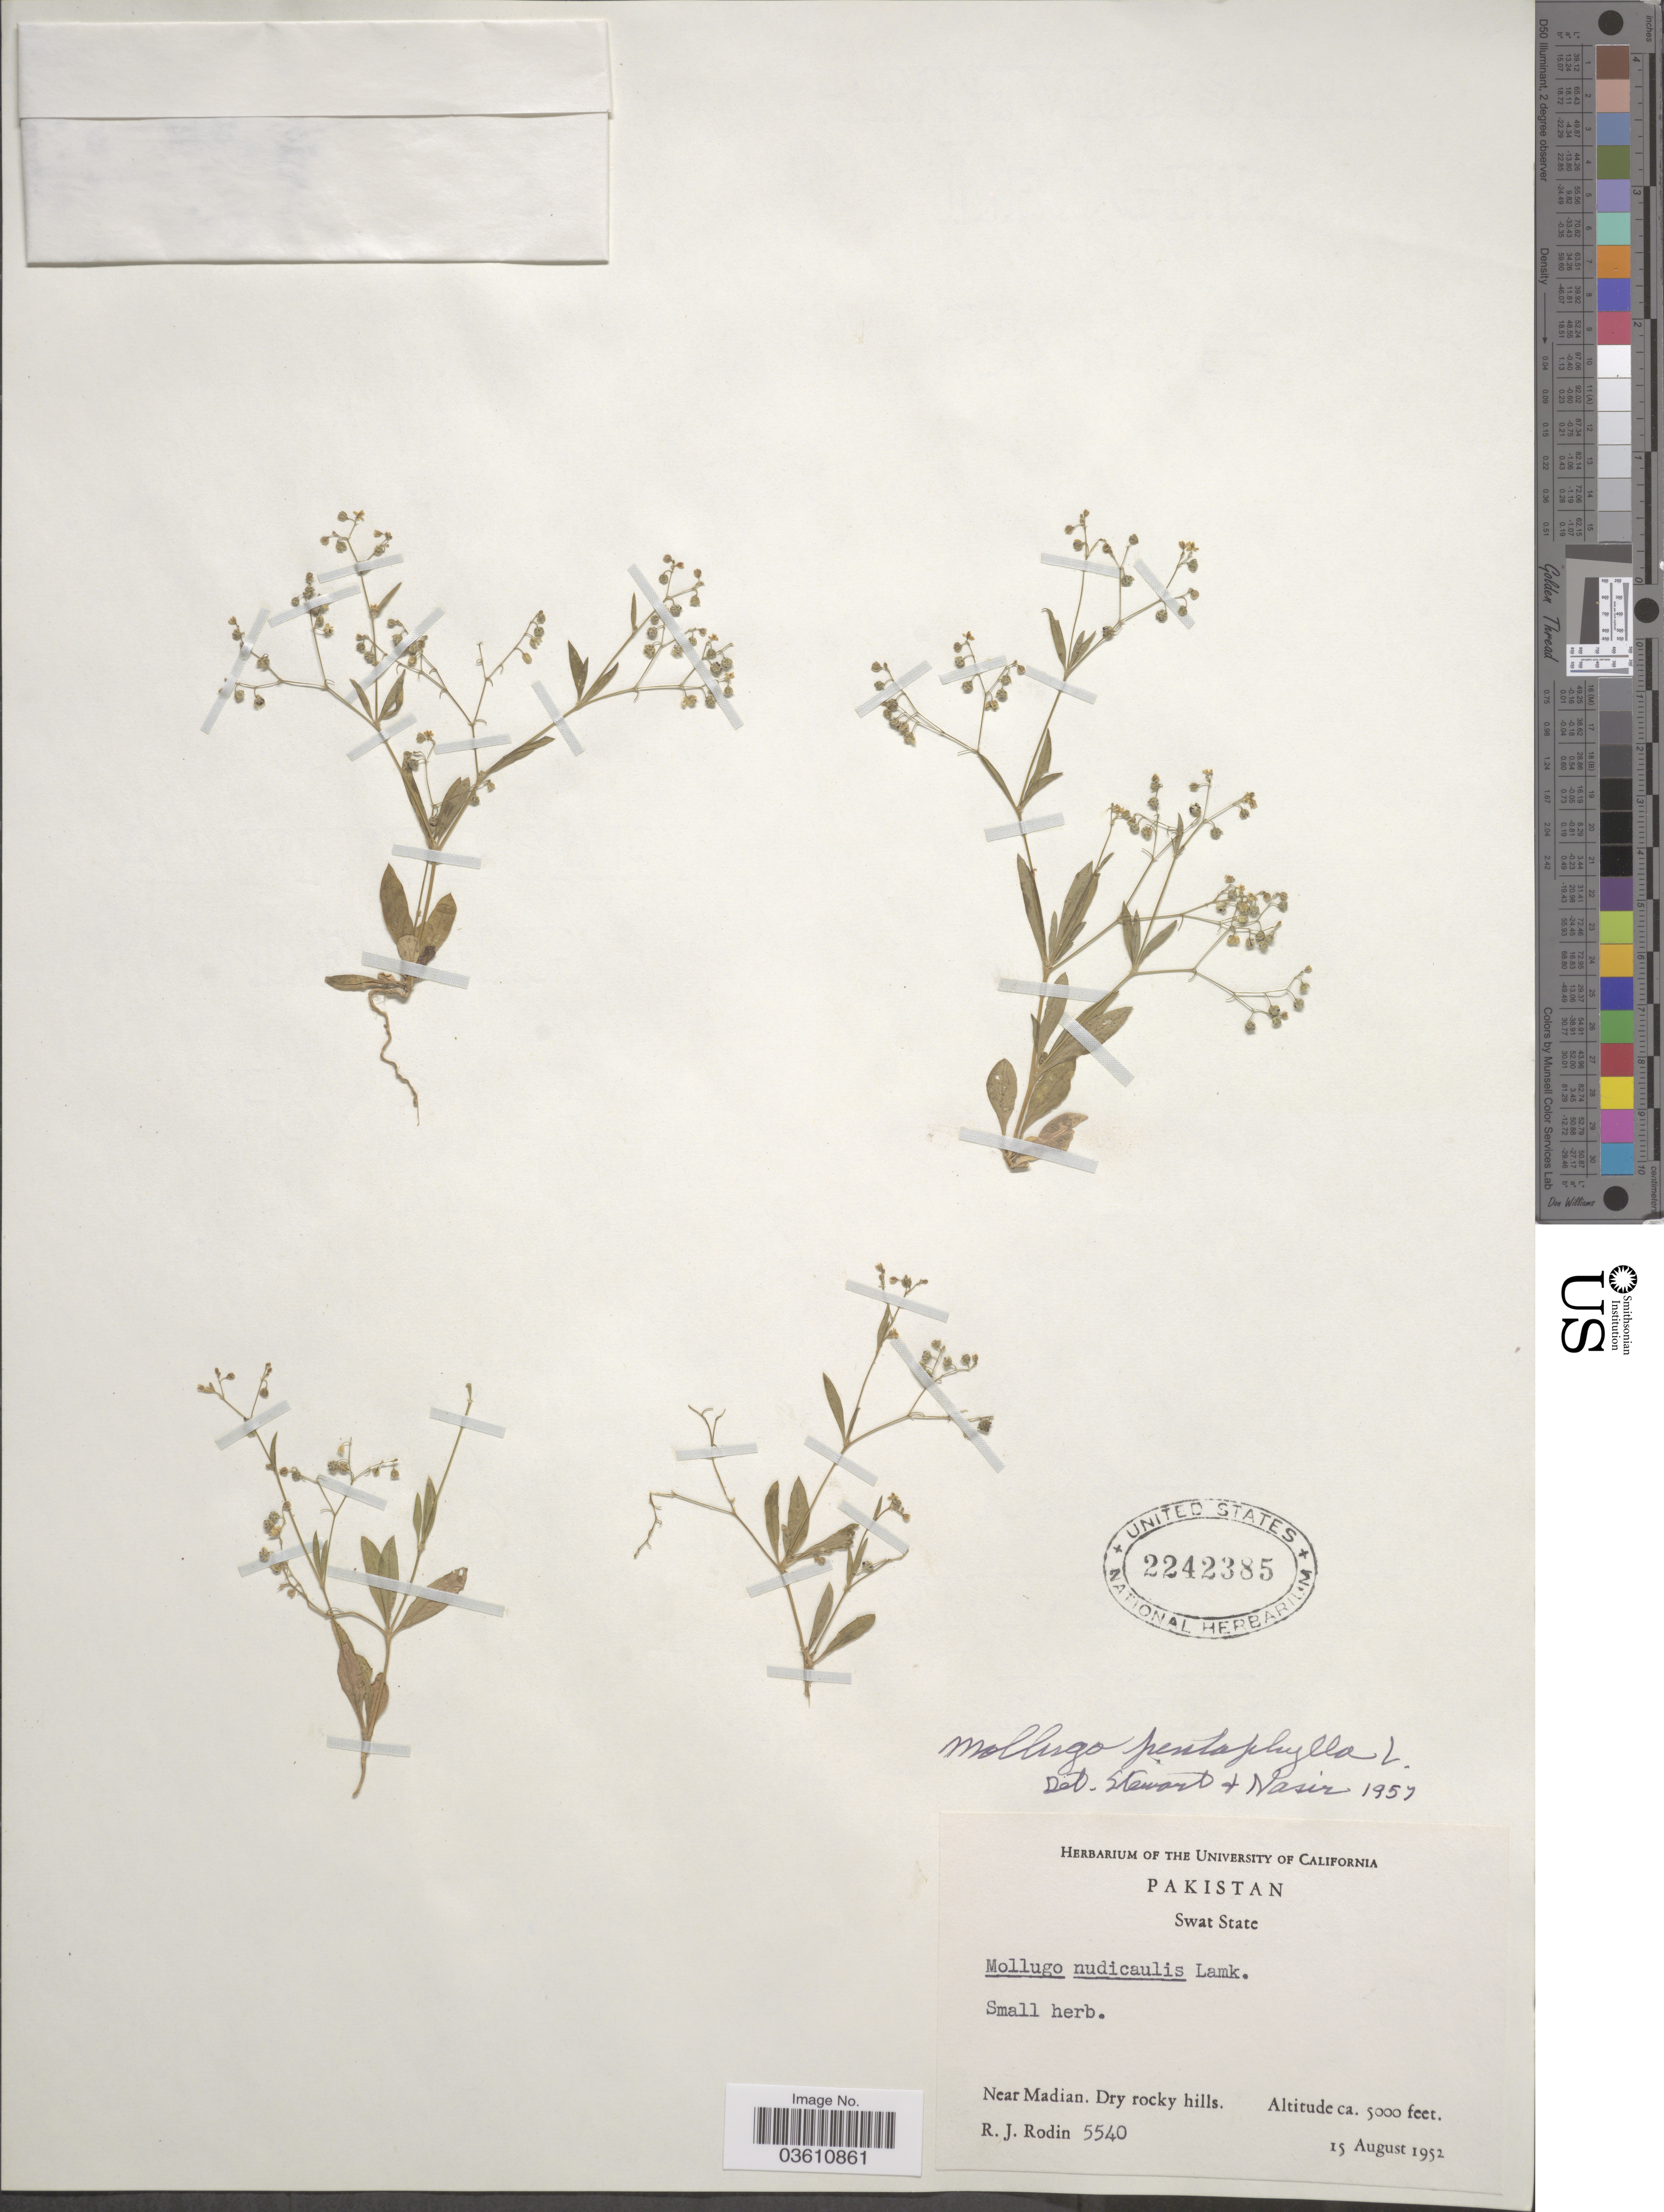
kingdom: Plantae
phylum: Tracheophyta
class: Magnoliopsida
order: Caryophyllales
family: Molluginaceae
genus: Trigastrotheca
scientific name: Trigastrotheca pentaphylla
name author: (L.) Thulin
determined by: Strong, Mark T., (BOT), Smithsonian Institution - National Museum of Natural History (UNITED STATES)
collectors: R. J. Rodin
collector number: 5540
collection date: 1952-08-15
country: Pakistan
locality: Swat State. Near Madian.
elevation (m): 1524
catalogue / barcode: US 2242385